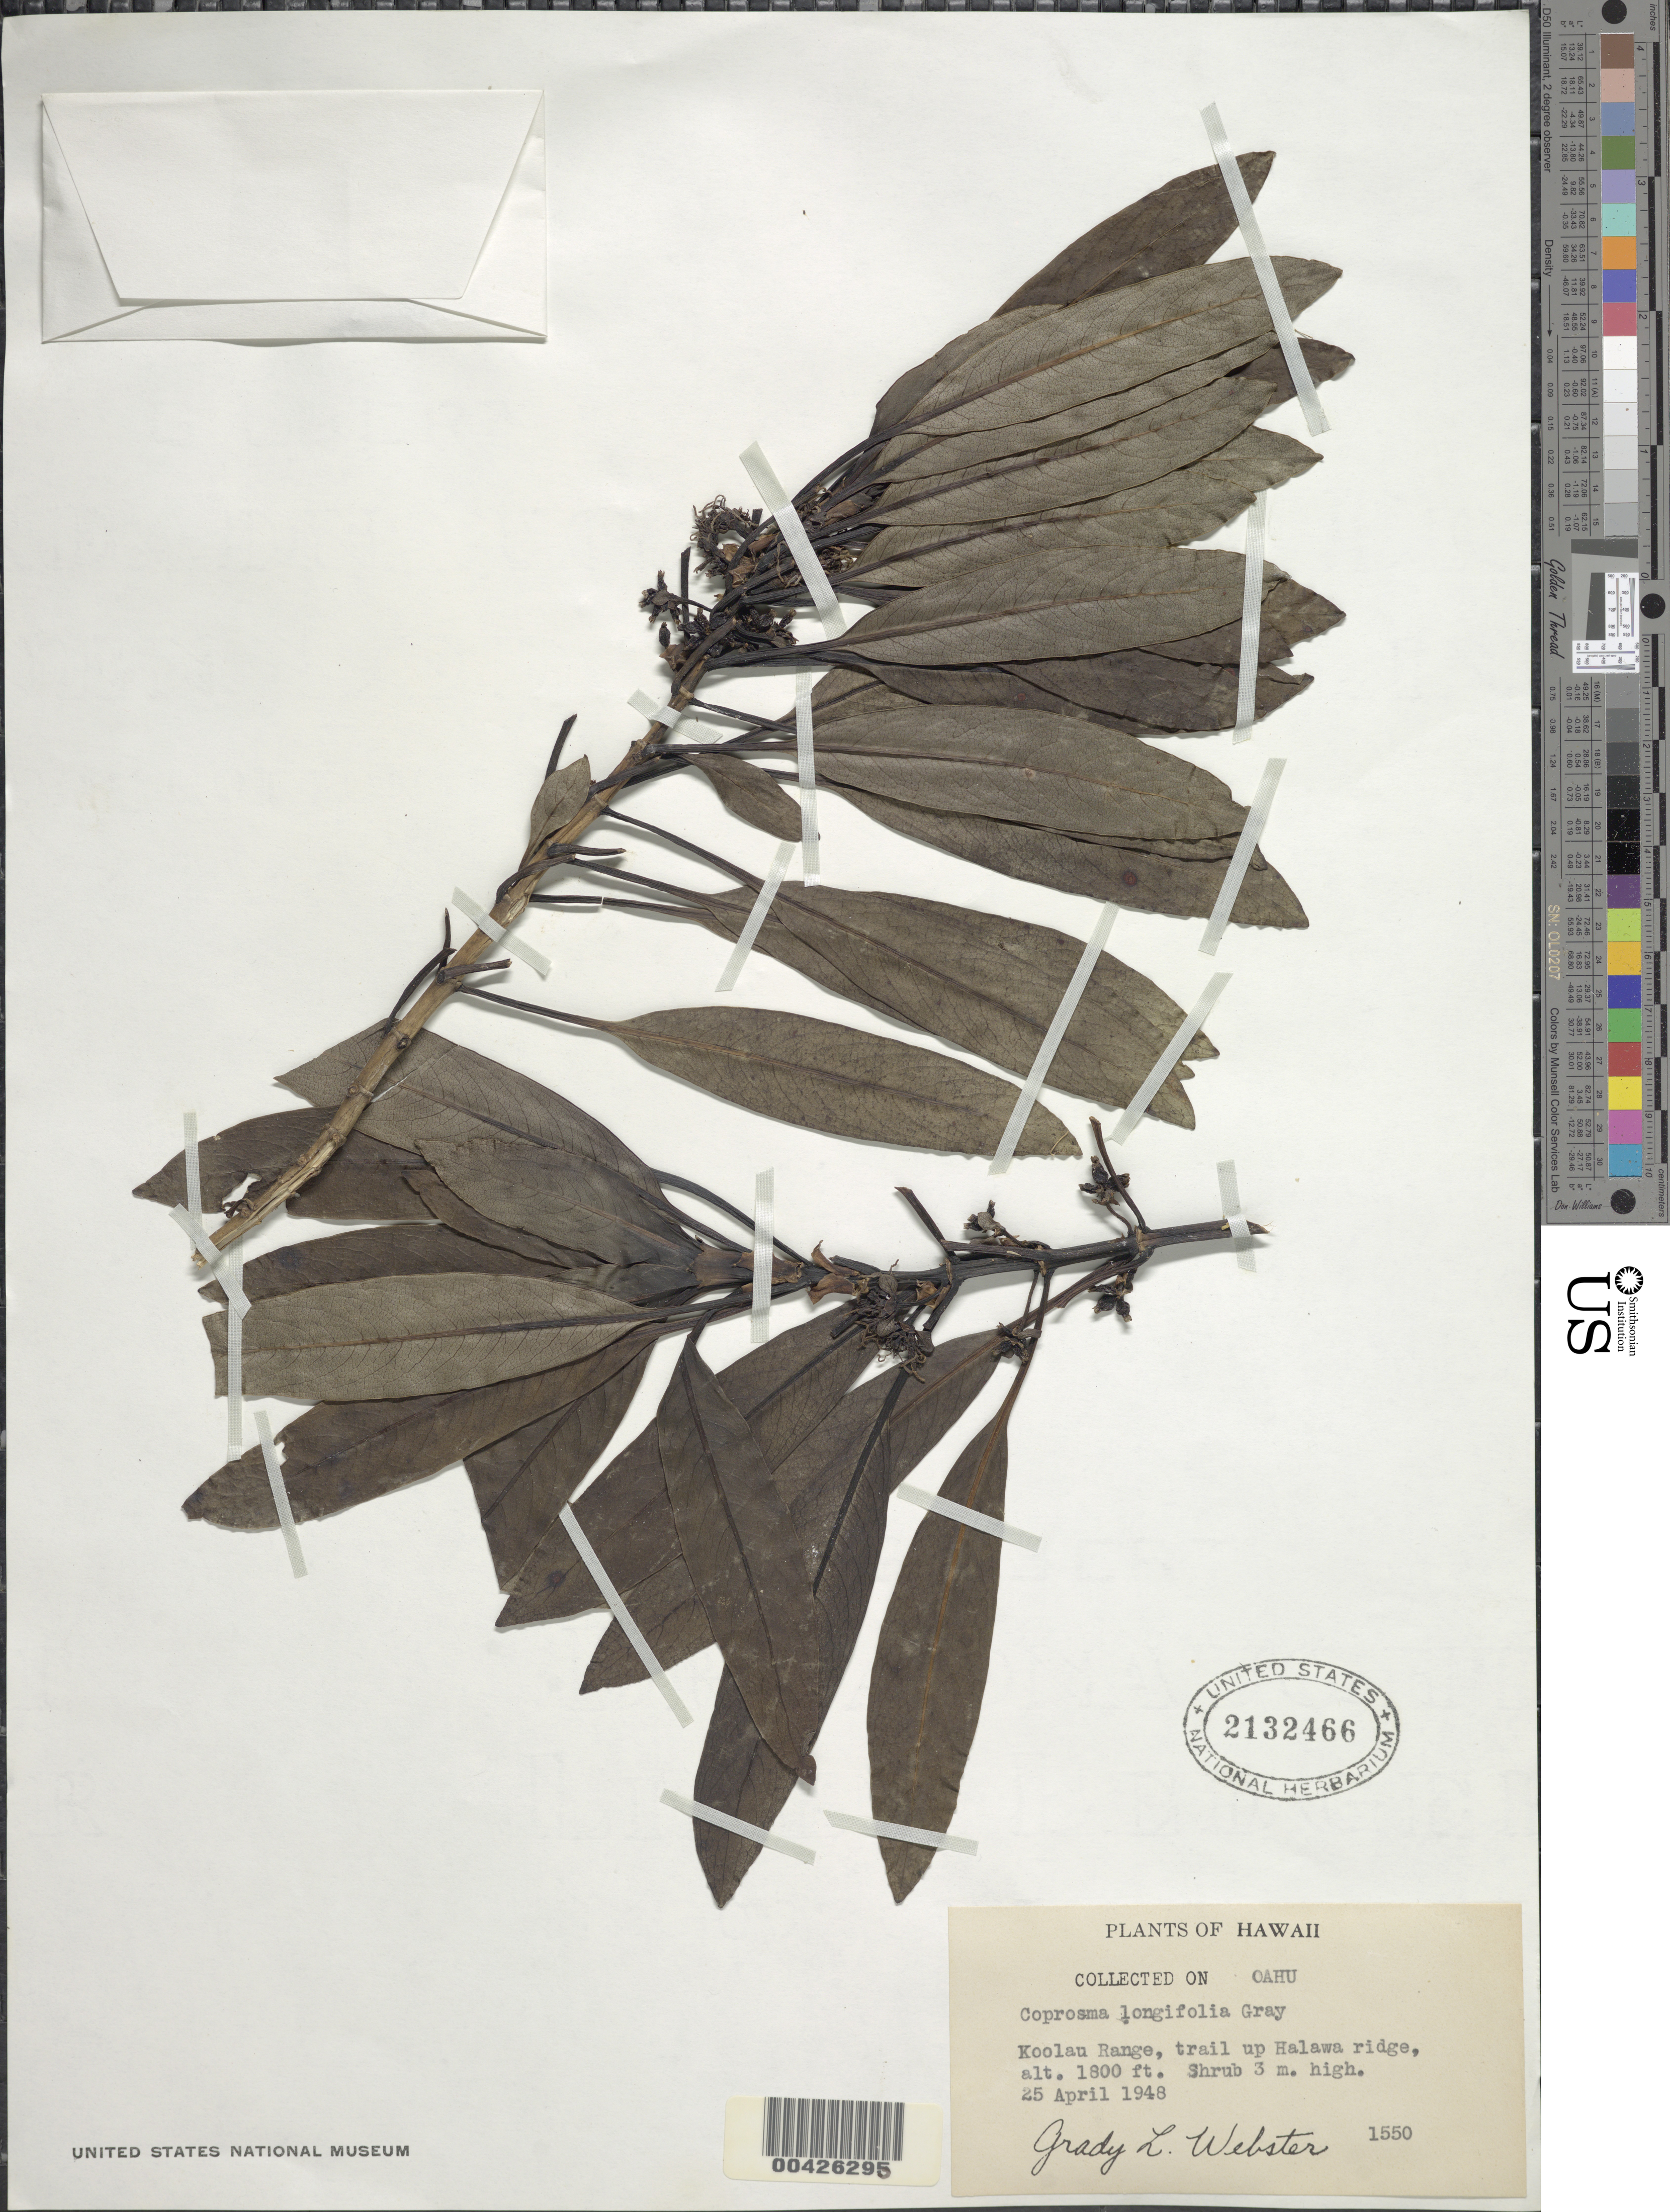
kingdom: Plantae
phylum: Tracheophyta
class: Magnoliopsida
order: Gentianales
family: Rubiaceae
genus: Coprosma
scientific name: Coprosma longifolia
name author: A. Gray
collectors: G. L. Webster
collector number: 1550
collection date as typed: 25 Apr 1948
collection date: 1948-04-25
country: United States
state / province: Hawaii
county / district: Honolulu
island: Oahu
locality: Koolau Range, trail up Halawa Ridge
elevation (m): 549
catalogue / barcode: US 2132466